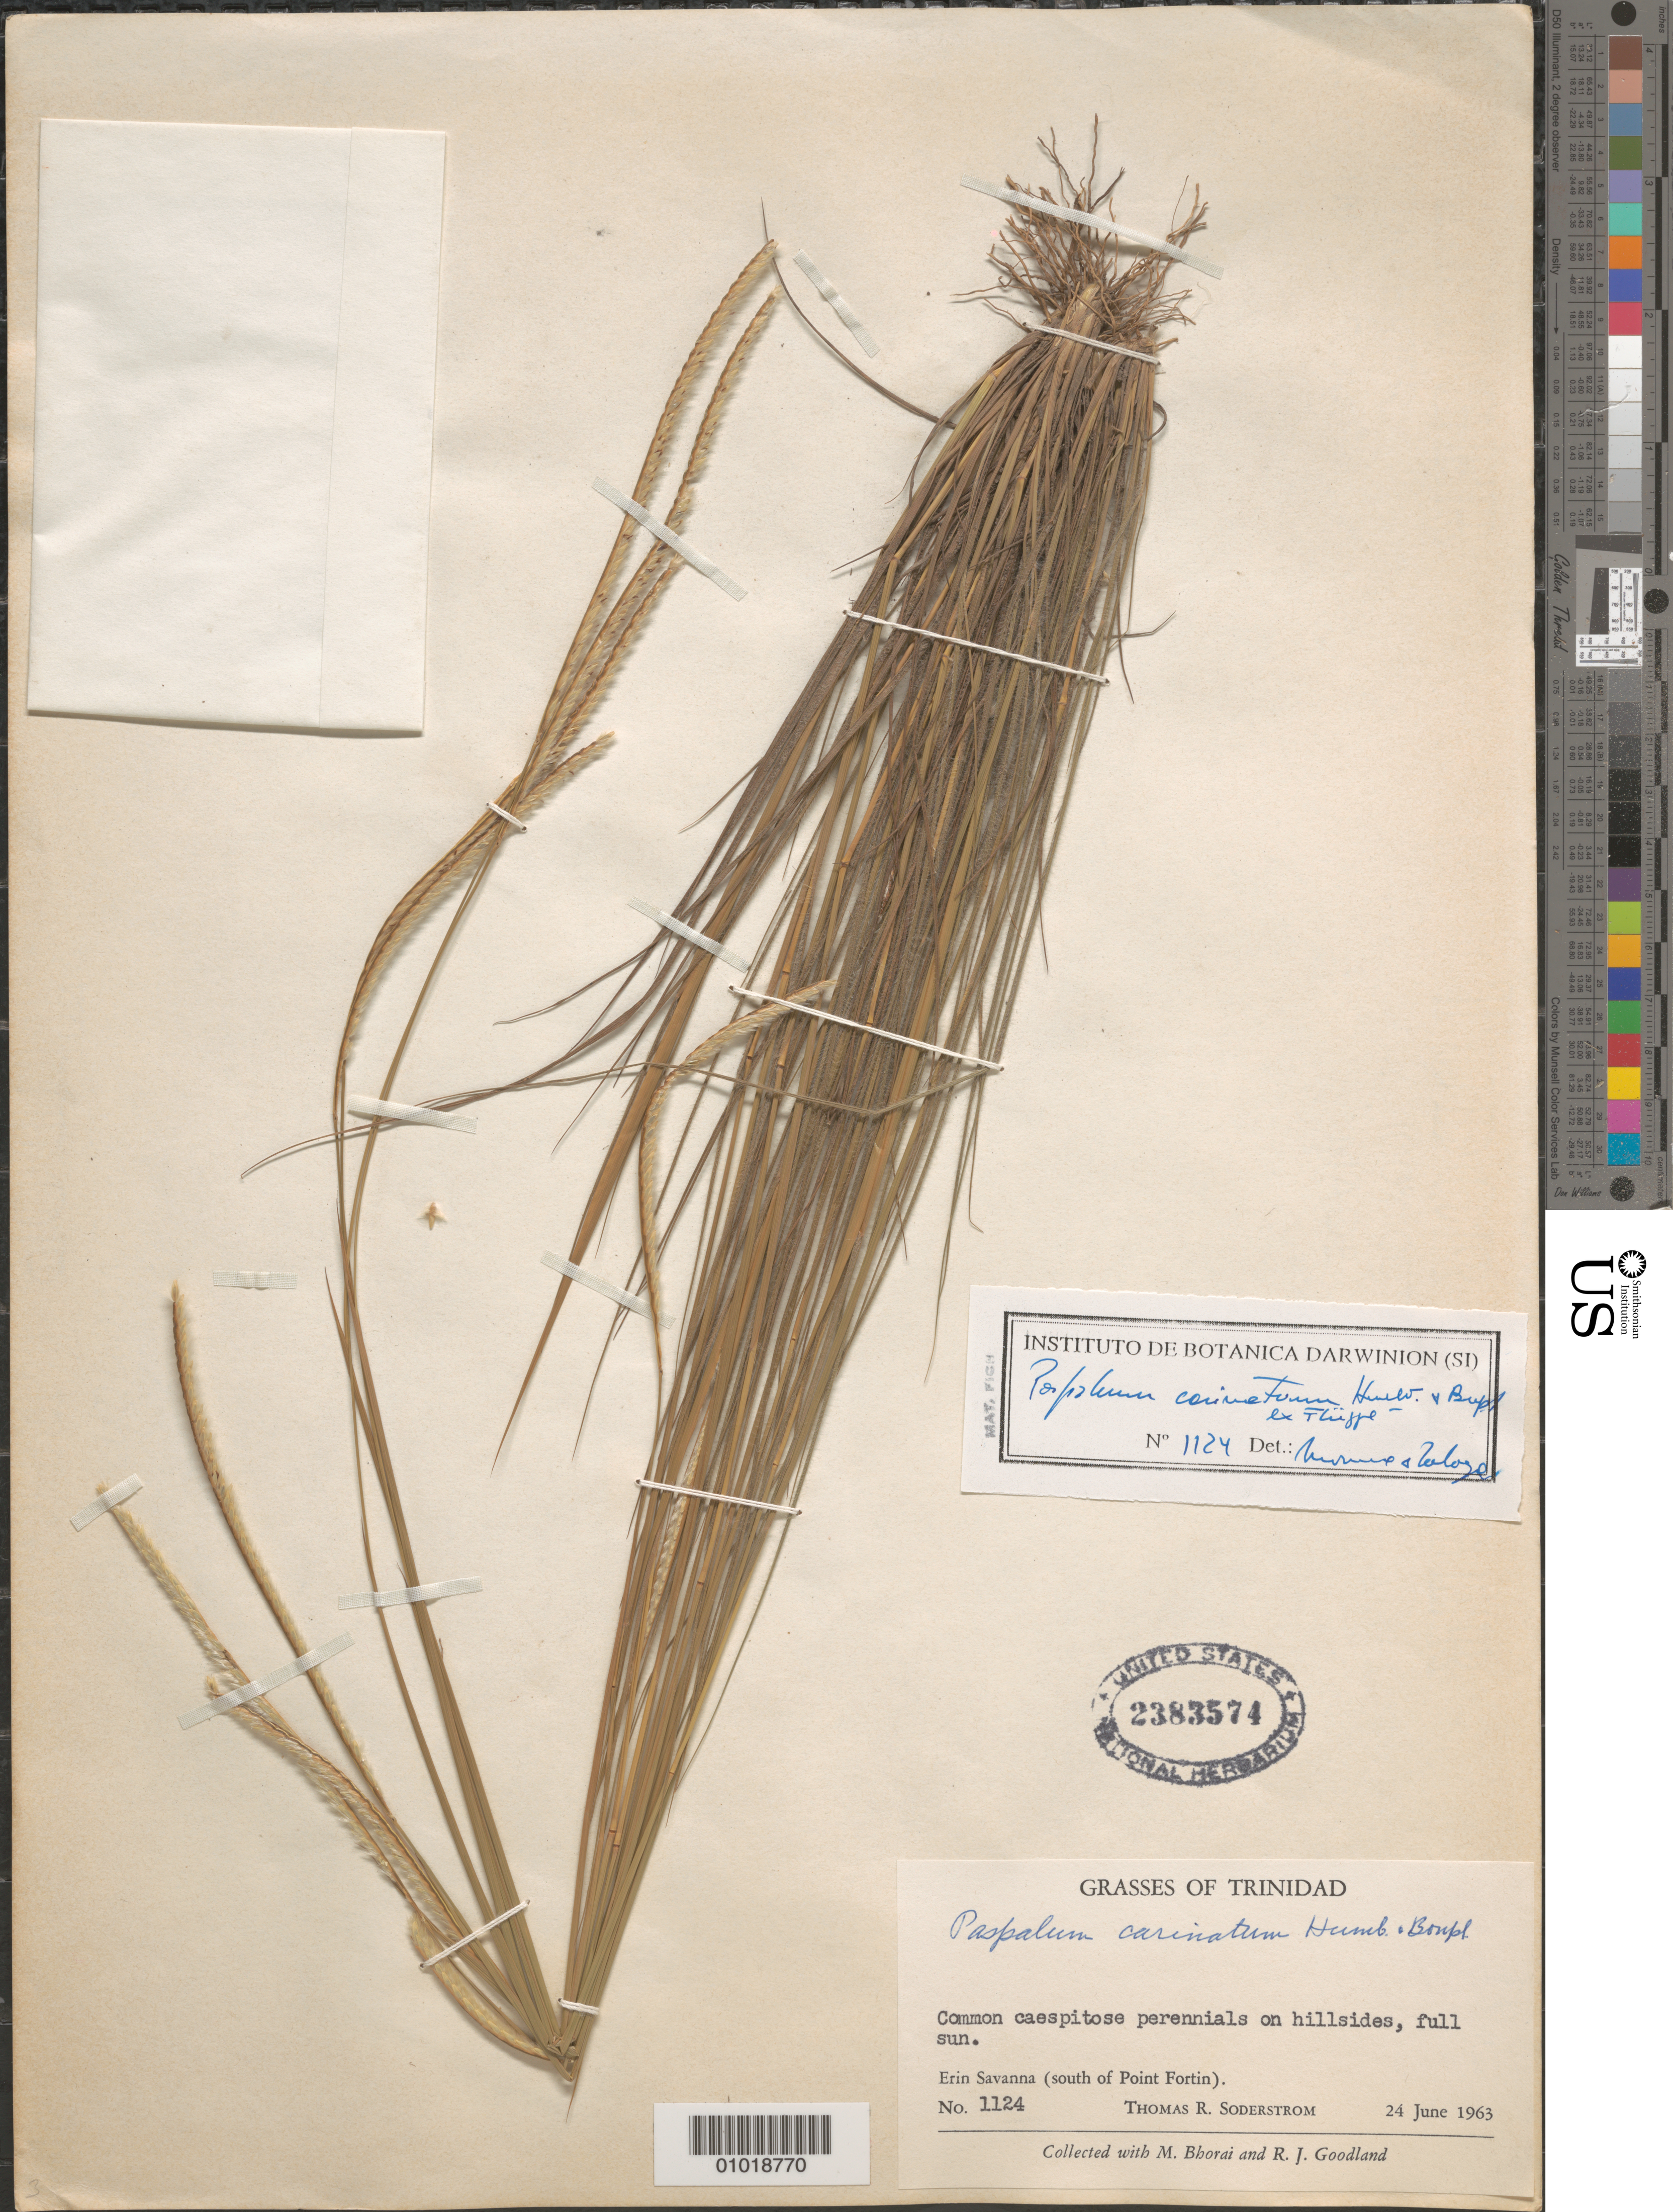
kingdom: Plantae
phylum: Tracheophyta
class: Liliopsida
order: Poales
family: Poaceae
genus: Paspalum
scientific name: Paspalum carinatum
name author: Humb. & Bonpl. ex Flüggé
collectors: T. R. Soderstrom, M. Bhorai & R. Goodland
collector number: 1124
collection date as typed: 24 Jun 1963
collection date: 1963-06-24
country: Trinidad and Tobago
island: Trinidad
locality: Erin savanna (S of pt. Fortin)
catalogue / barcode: US 2383574